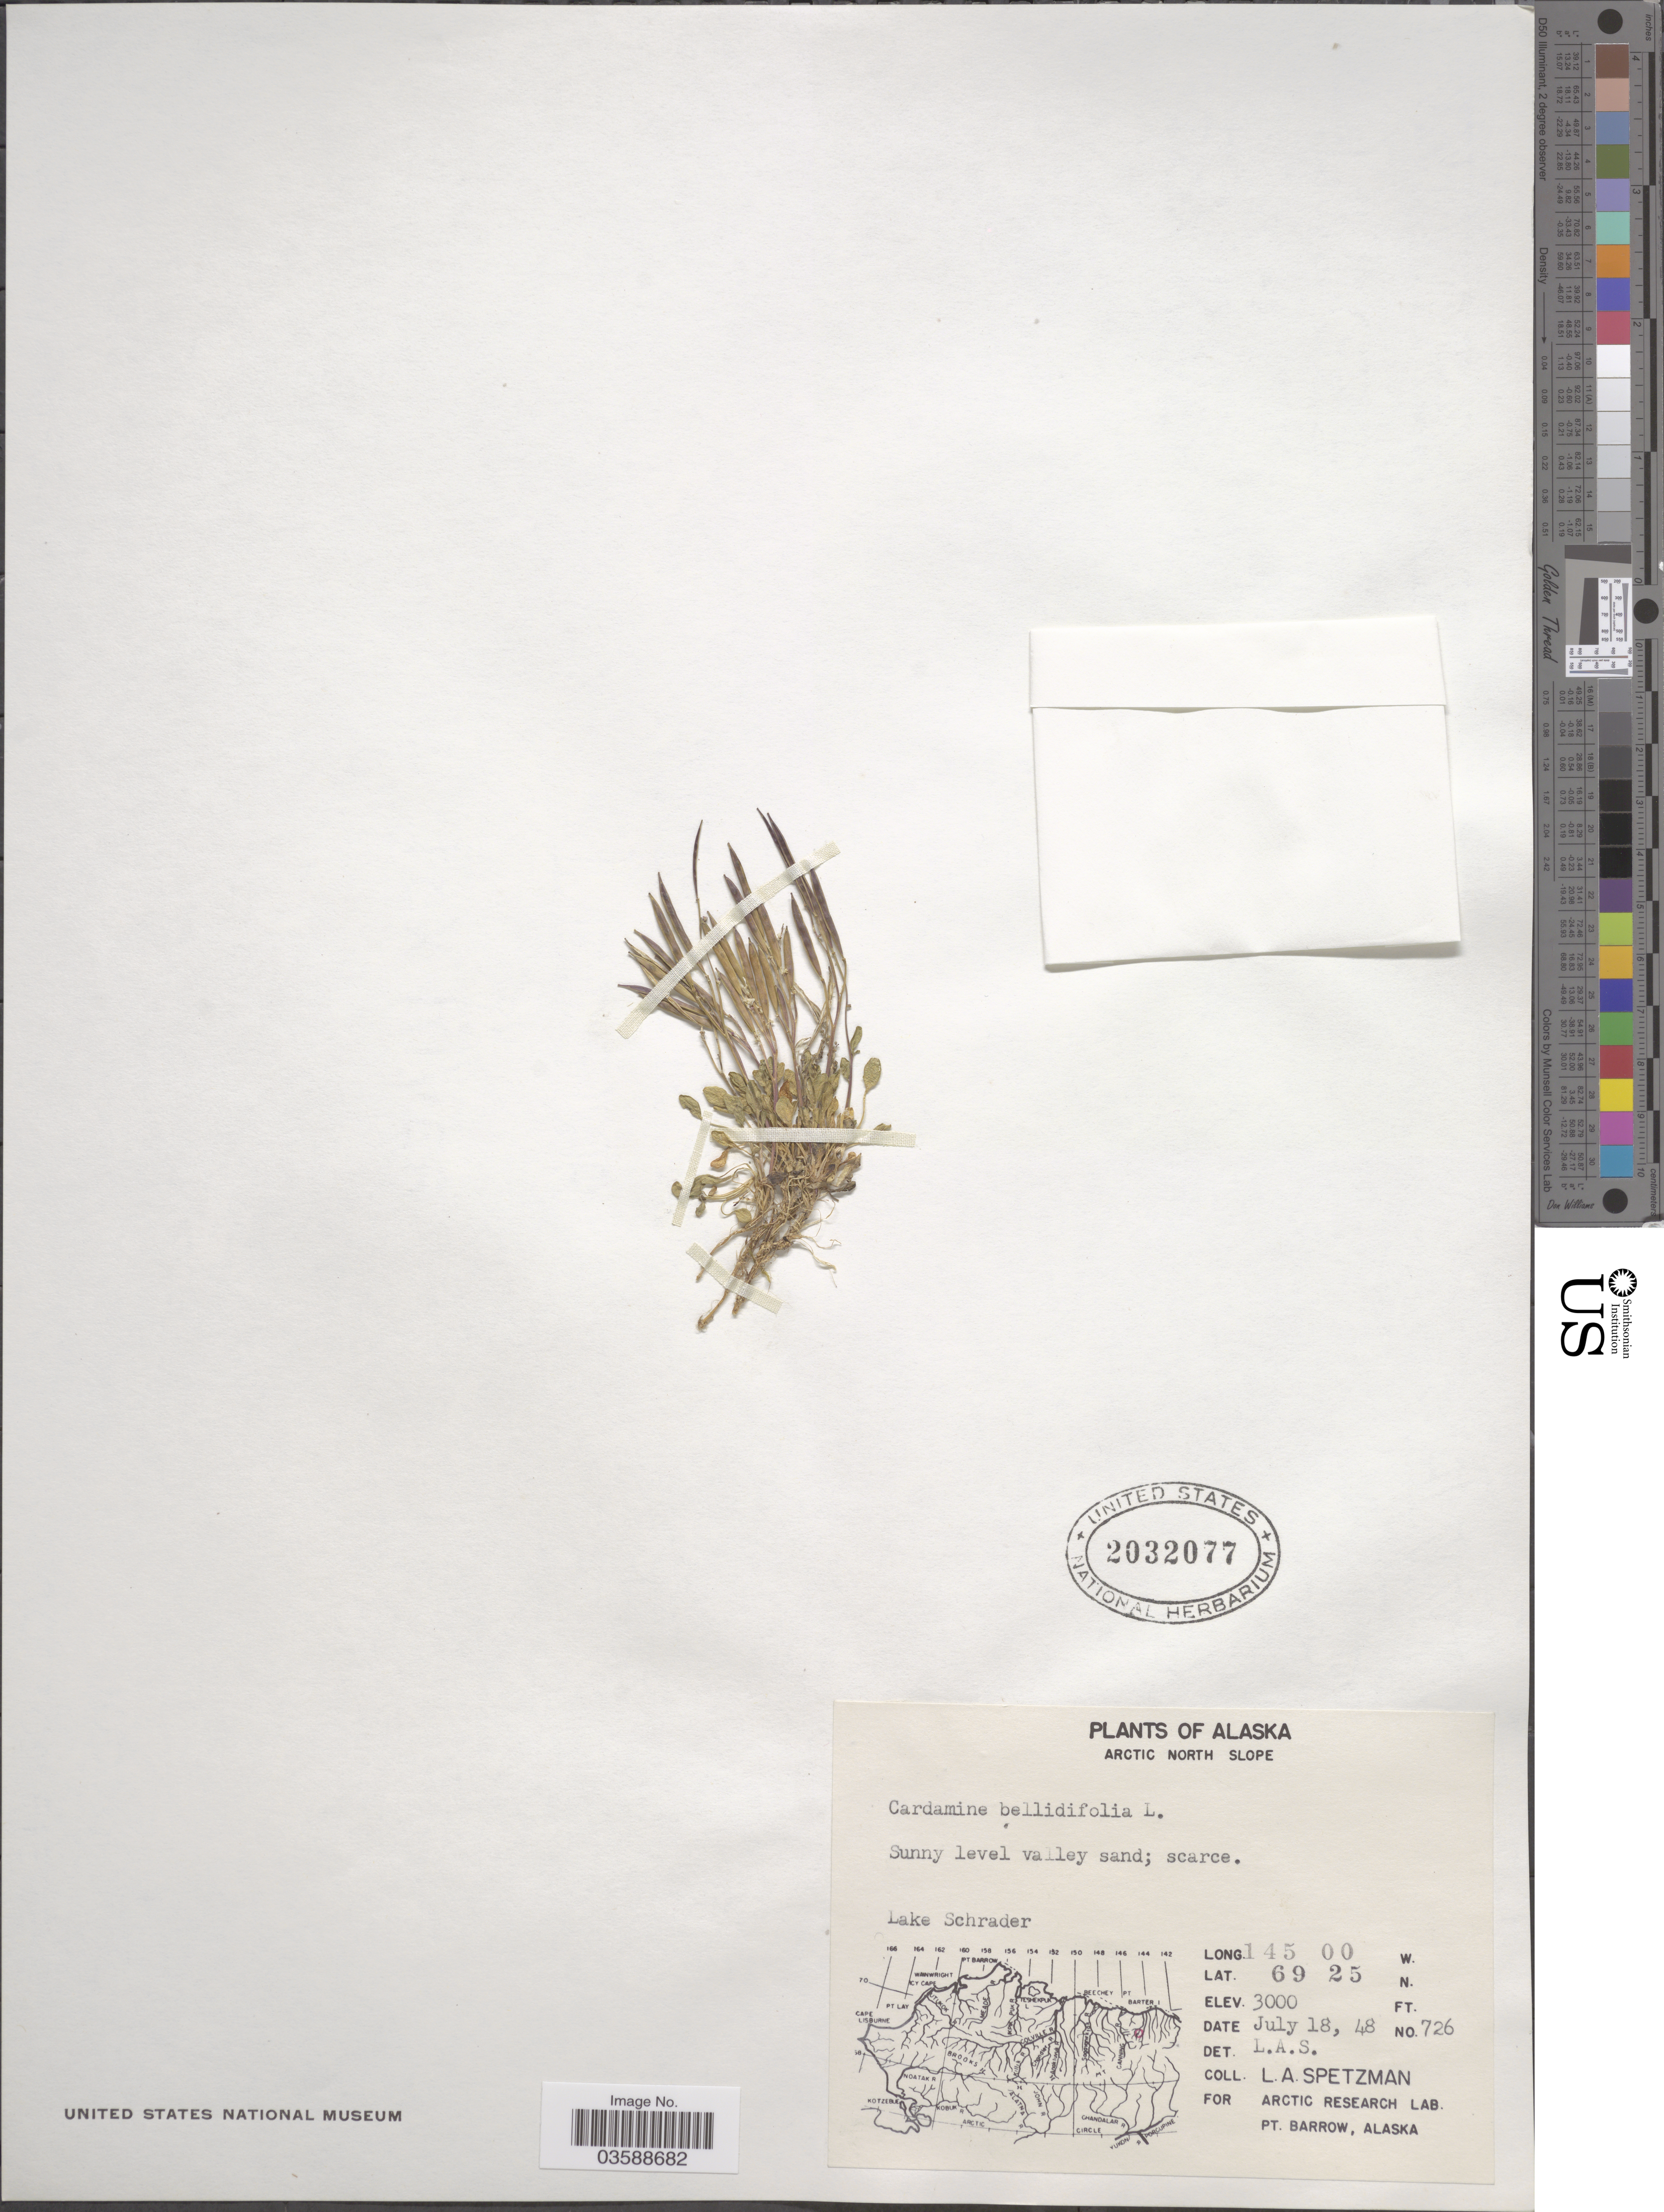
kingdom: Plantae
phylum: Tracheophyta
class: Magnoliopsida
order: Brassicales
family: Brassicaceae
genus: Cardamine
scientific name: Cardamine bellidifolia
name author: L.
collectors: L. Spetzman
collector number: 726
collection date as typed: Transcribed d/m/y: 18/7/48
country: United States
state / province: Alaska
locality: Arctic North Slope. Lake Schrader.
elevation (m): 914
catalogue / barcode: US 2032077